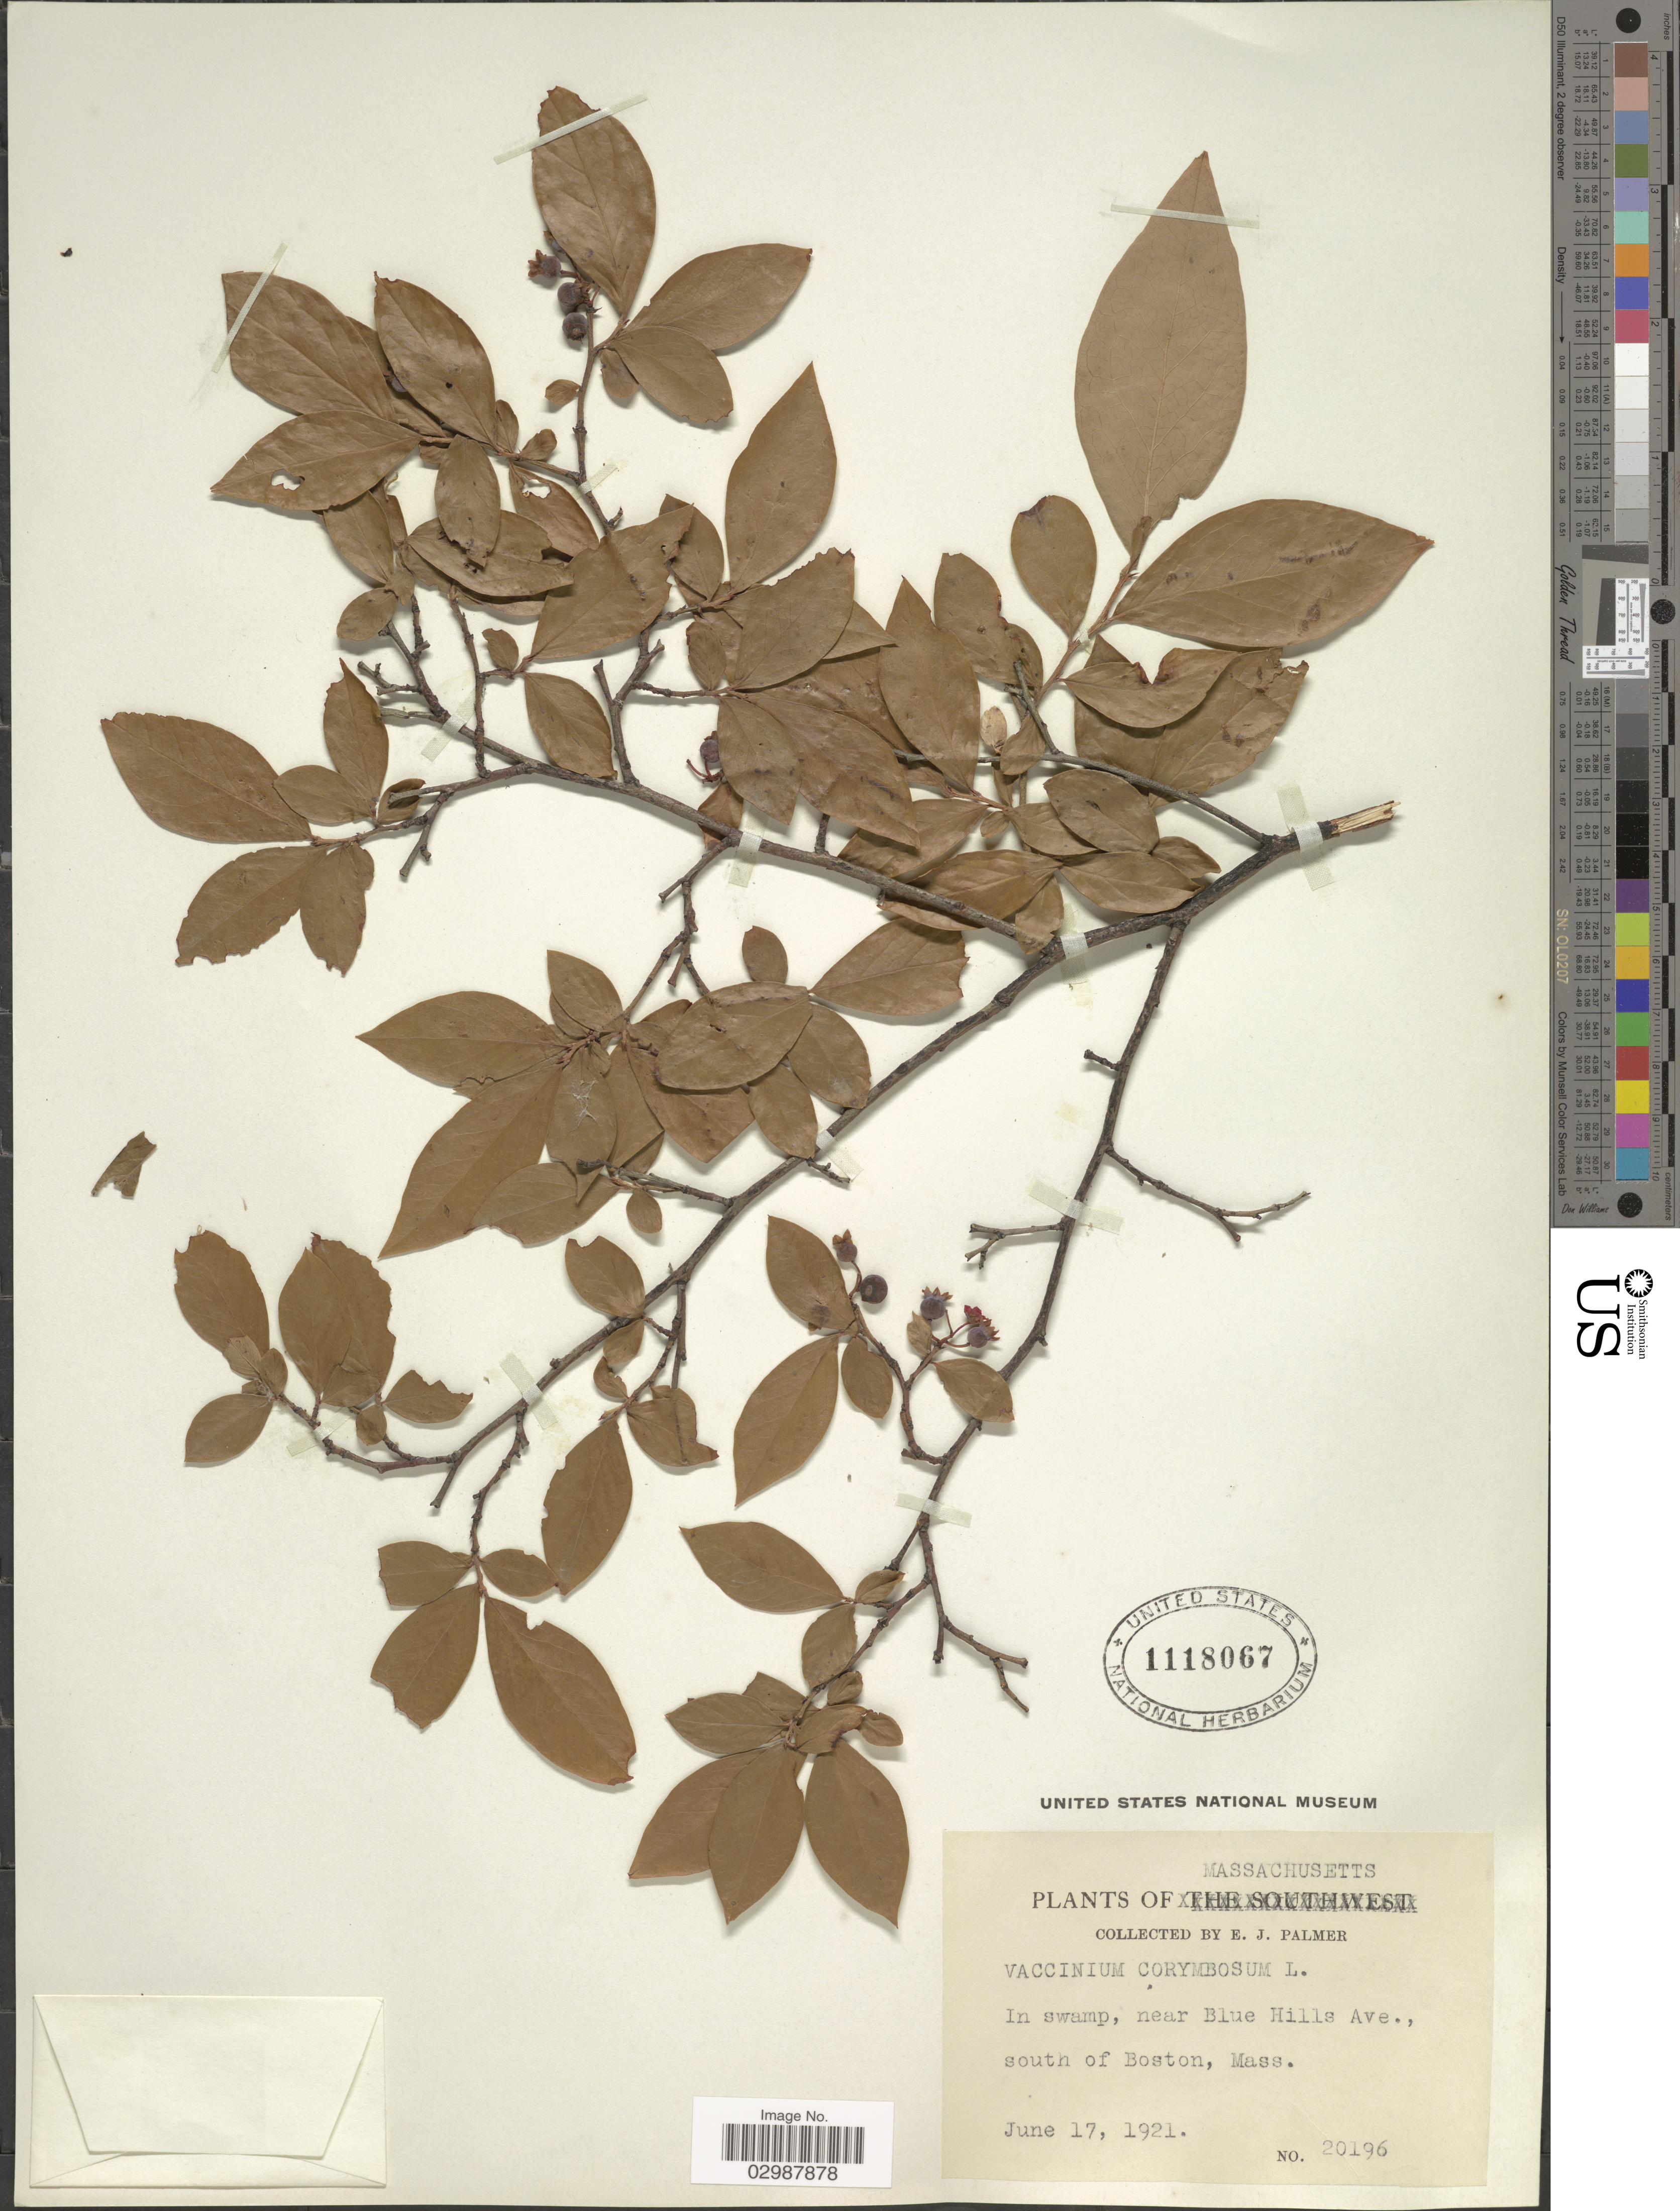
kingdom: Plantae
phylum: Tracheophyta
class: Magnoliopsida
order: Ericales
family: Ericaceae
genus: Vaccinium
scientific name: Vaccinium corymbosum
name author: L.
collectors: E. J. Palmer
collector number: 20196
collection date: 1921-06-17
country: United States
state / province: Massachusetts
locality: In swamp, near Blue Hills Ave., south of Boston.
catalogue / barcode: US 1118067